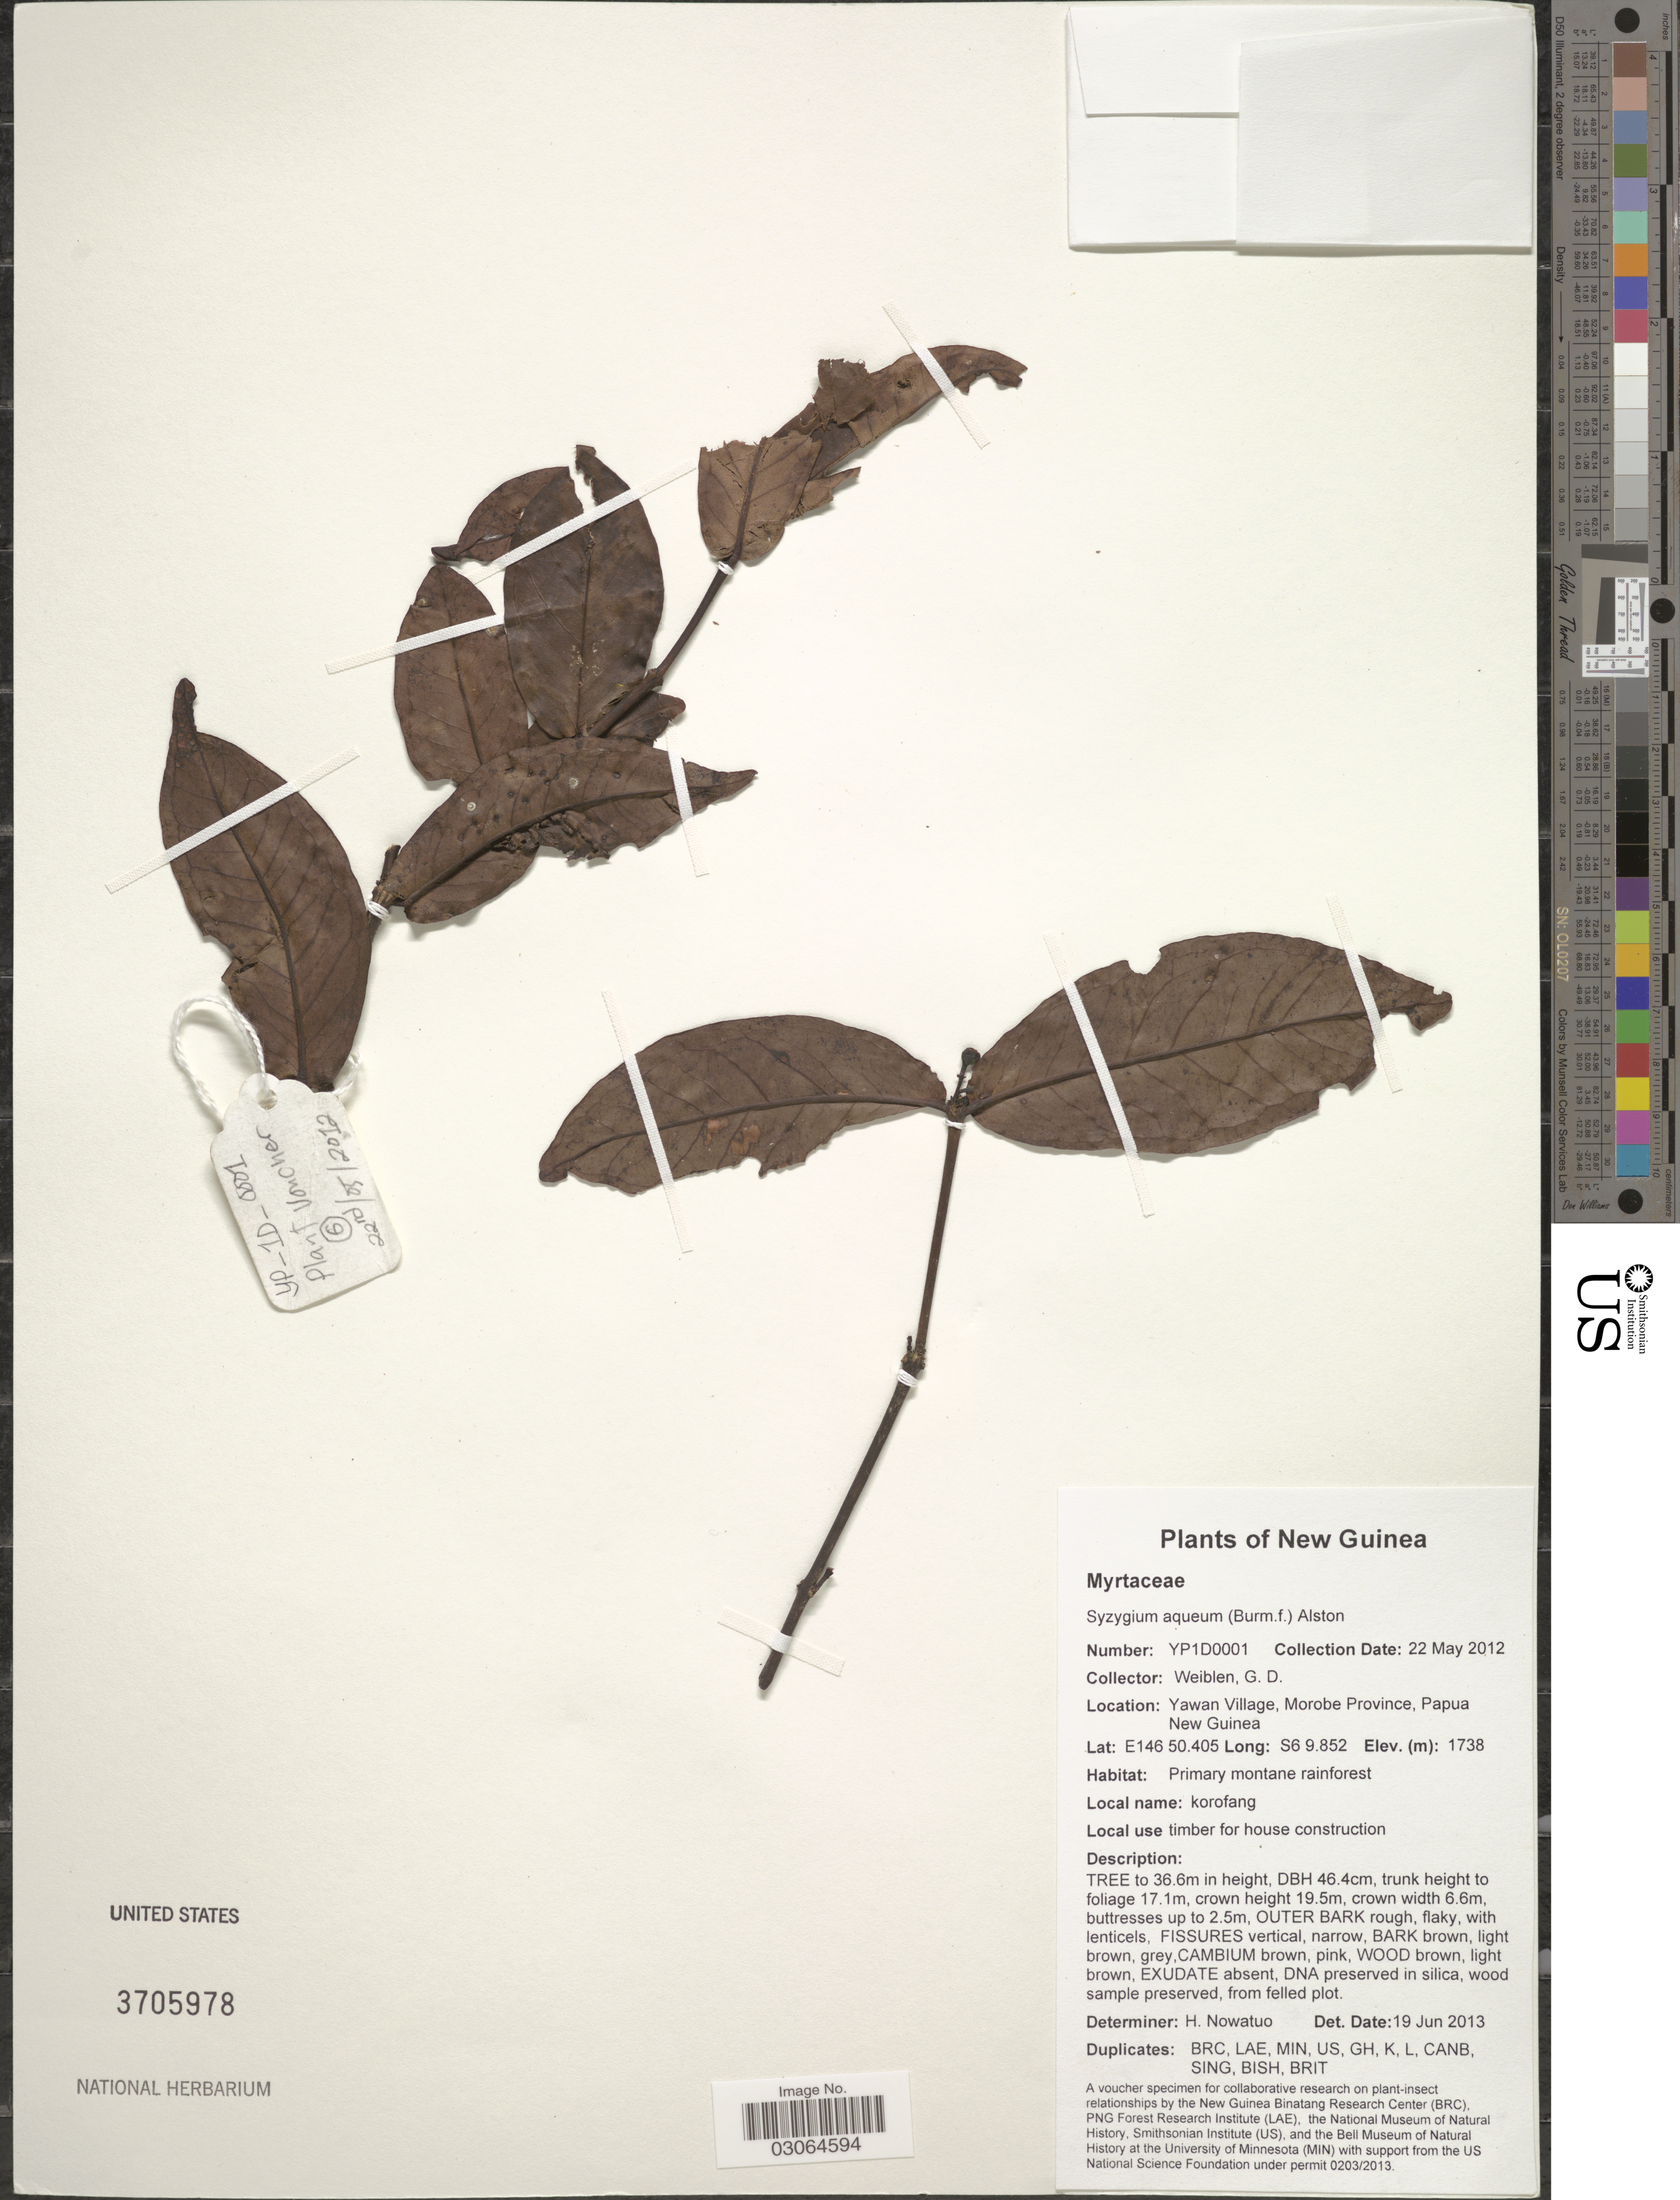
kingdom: Plantae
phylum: Tracheophyta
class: Magnoliopsida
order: Myrtales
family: Myrtaceae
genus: Syzygium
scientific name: Syzygium aqueum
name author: (Burm. f.) Altson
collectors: G. D. Weiblen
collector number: YP1D0001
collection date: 2012-05-22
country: Papua New Guinea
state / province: Morobe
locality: Yawan Village, Morobe Province.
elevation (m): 1738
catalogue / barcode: US 3705978